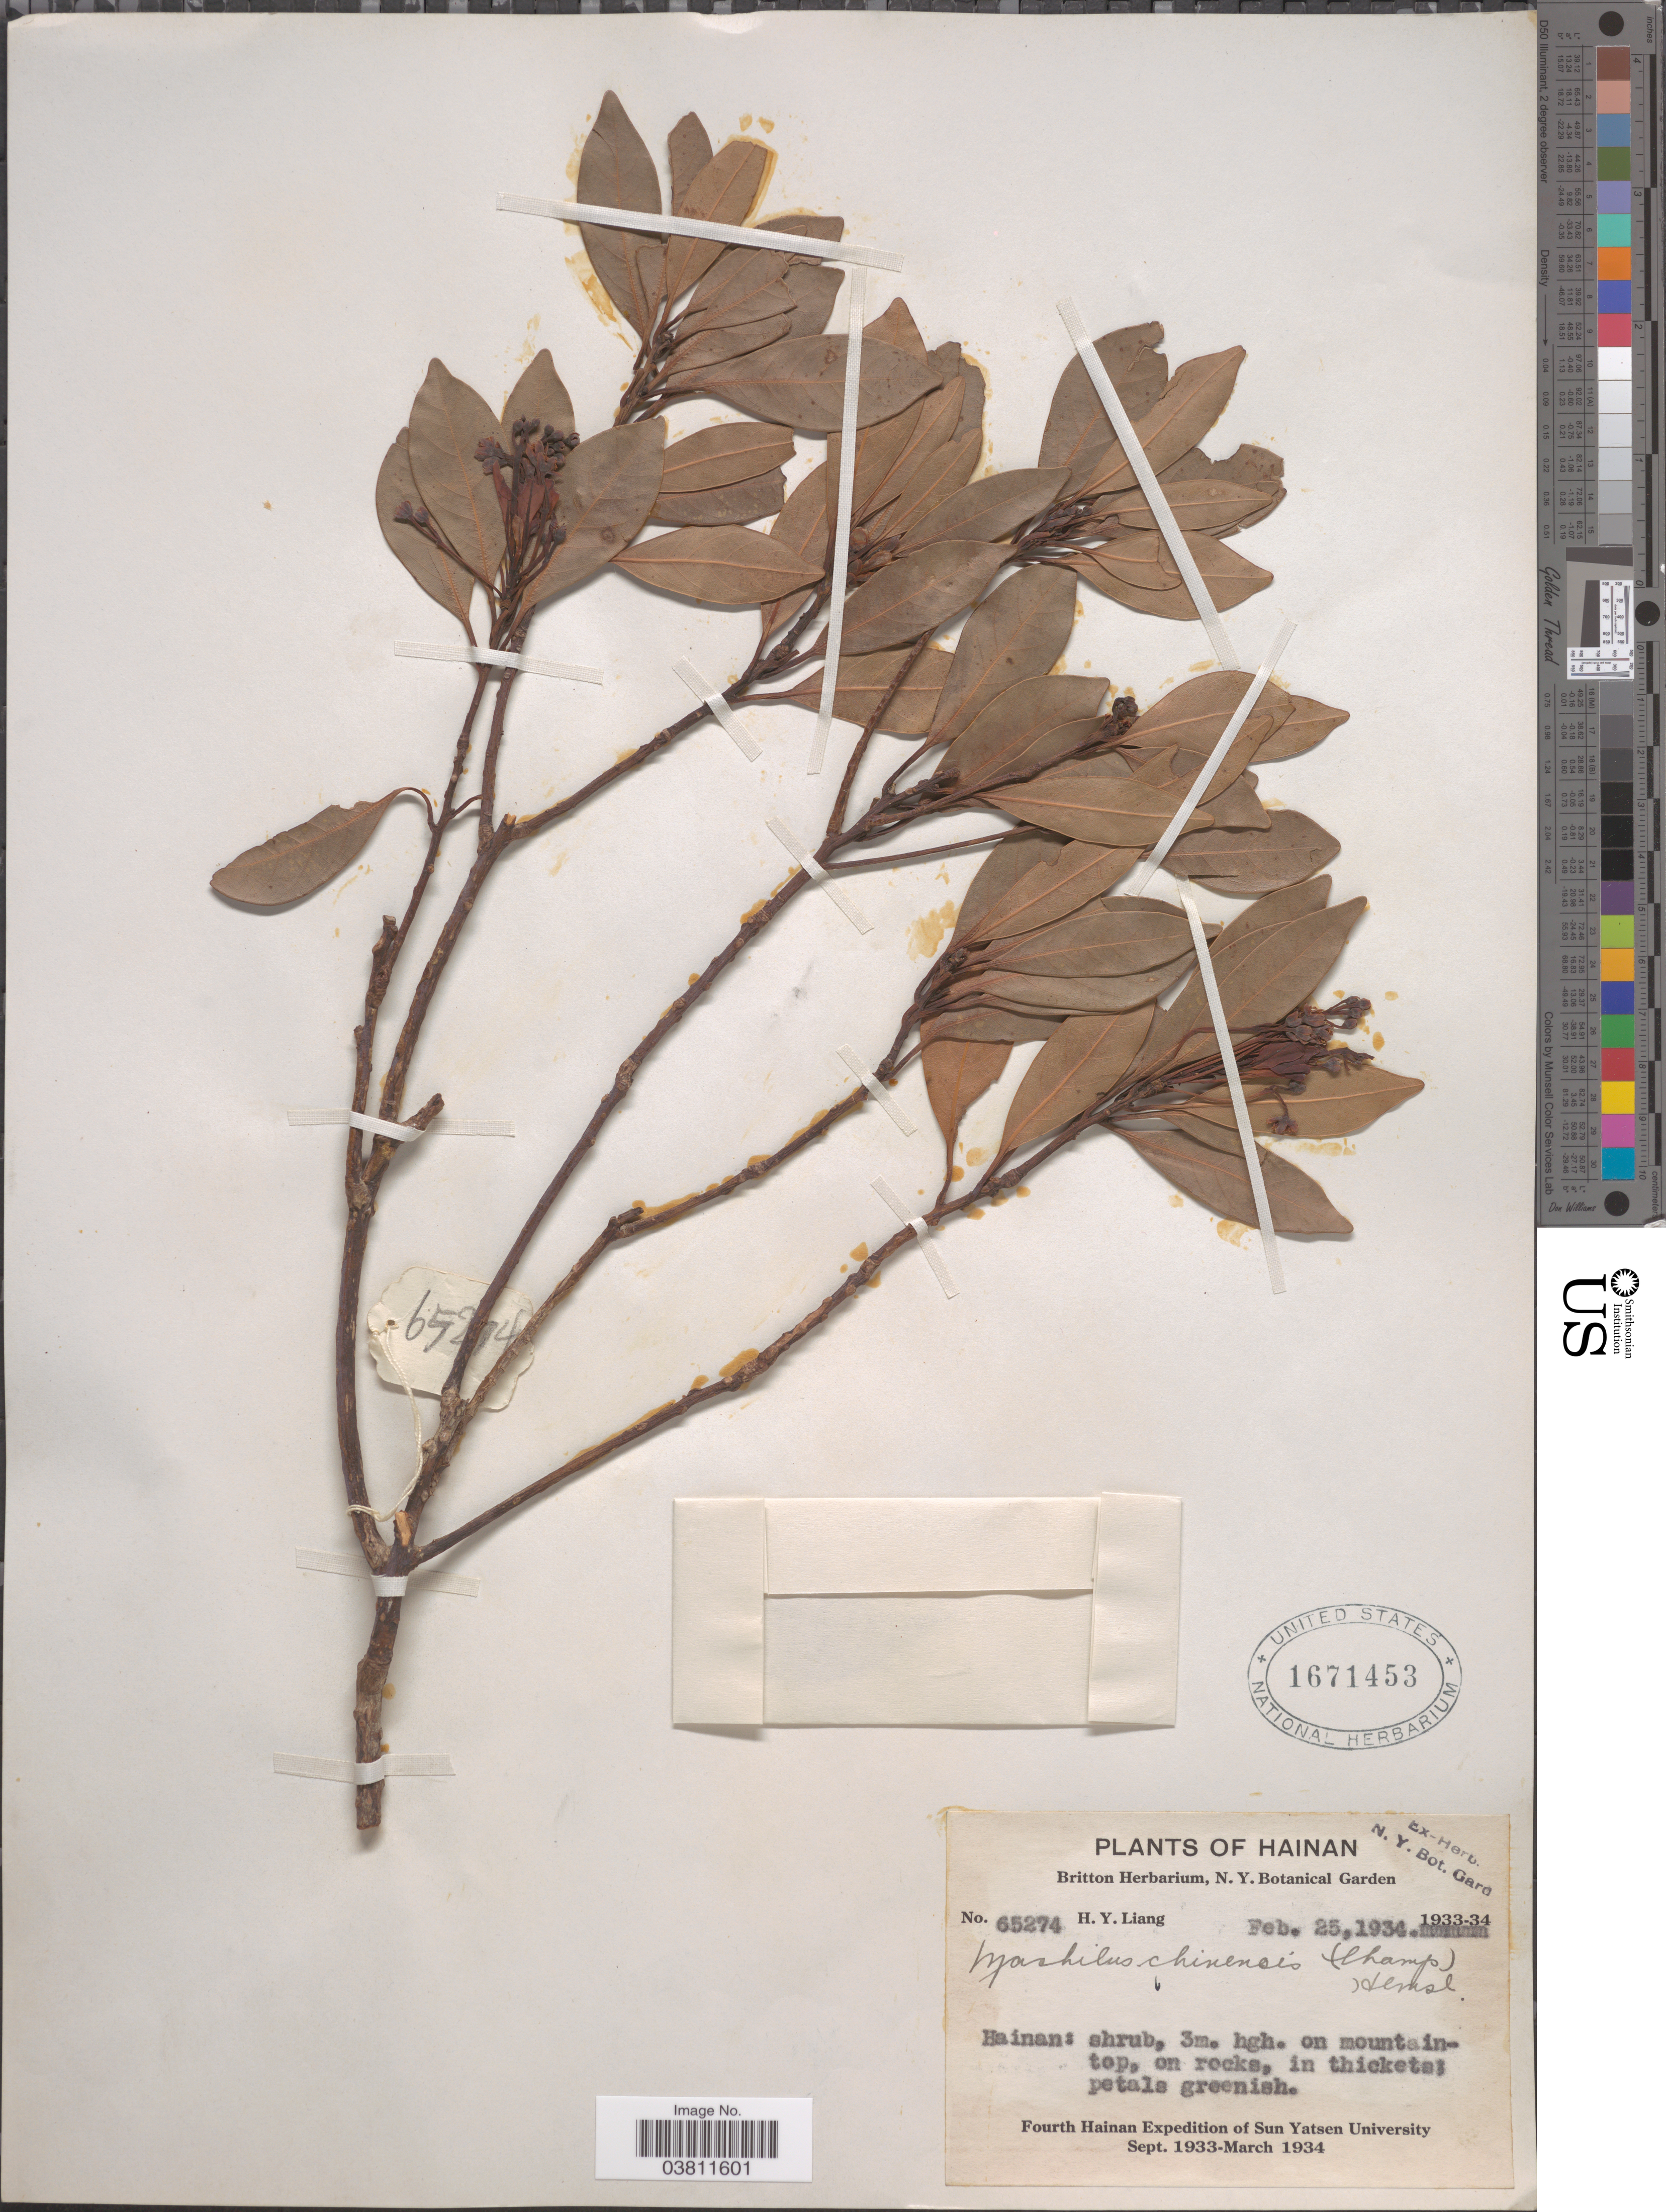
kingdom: Plantae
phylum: Tracheophyta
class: Magnoliopsida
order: Laurales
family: Lauraceae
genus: Machilus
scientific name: Machilus chinensis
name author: (Benth.) Hemsl.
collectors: H. Y. Liang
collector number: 65274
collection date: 1934-02-25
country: China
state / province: Hainan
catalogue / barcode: US 1671453